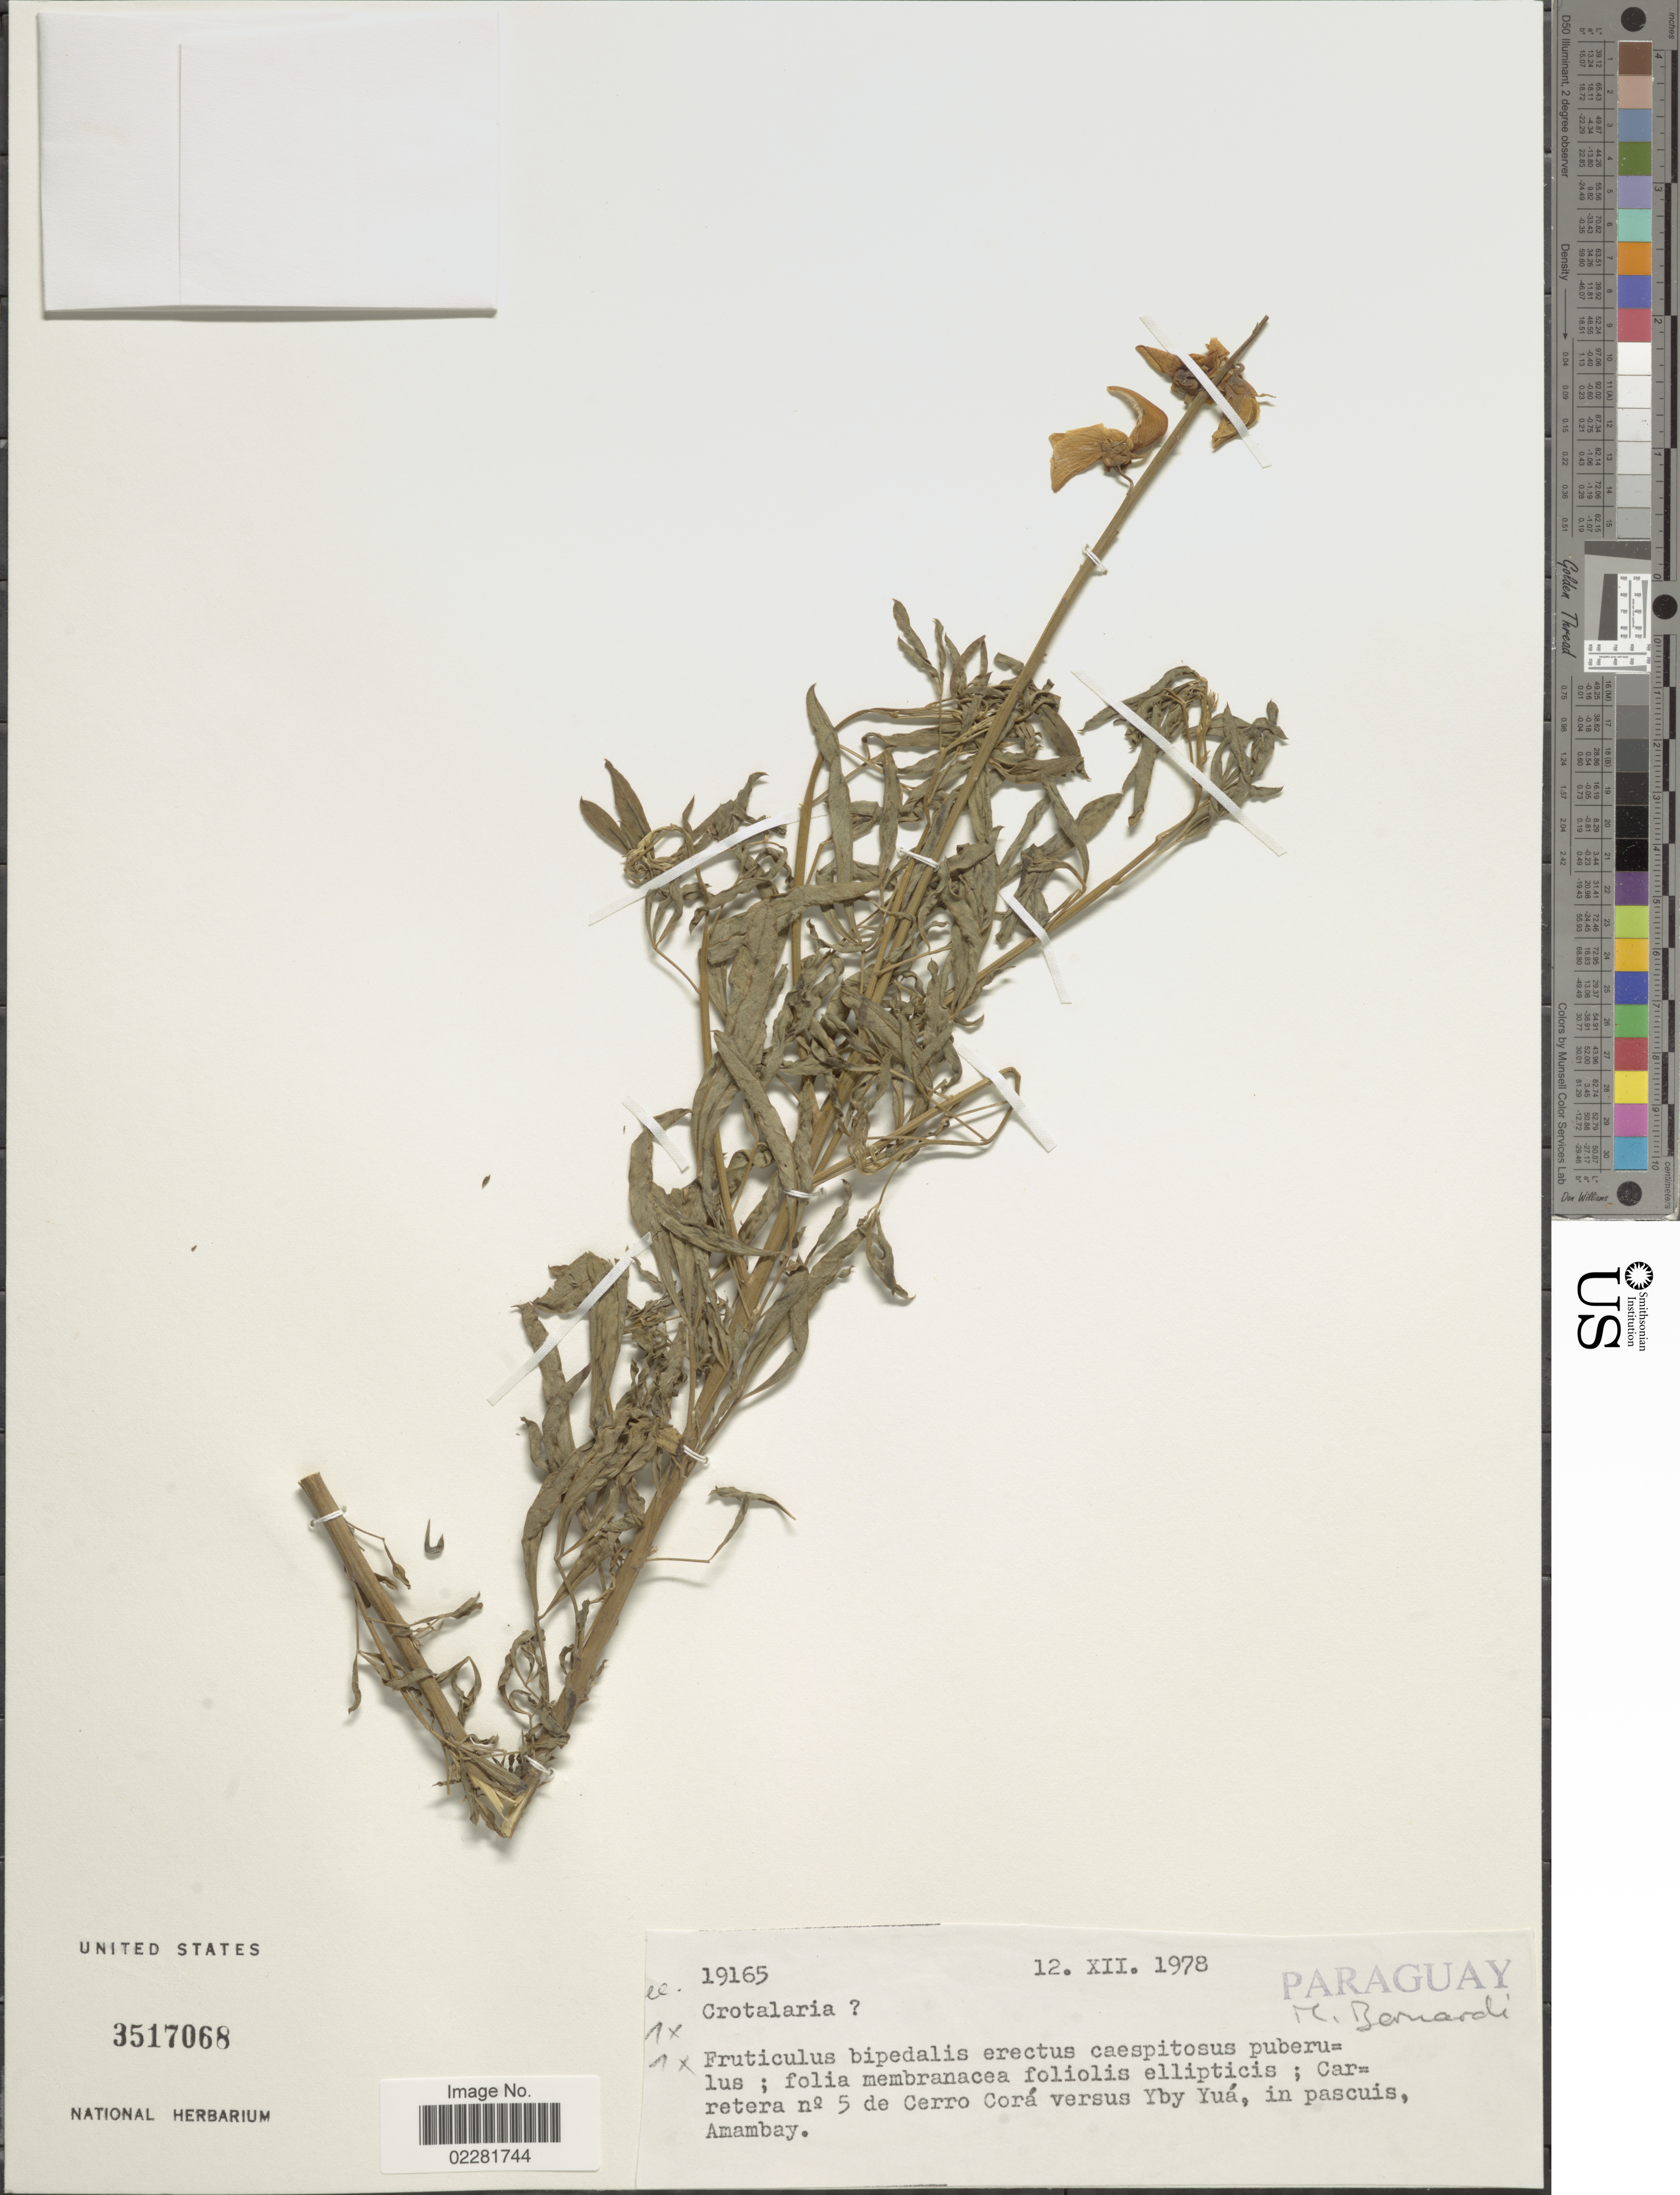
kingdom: Plantae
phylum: Tracheophyta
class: Magnoliopsida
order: Fabales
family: Fabaceae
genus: Crotalaria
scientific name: Crotalaria sp.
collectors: M. Bernardi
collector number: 19165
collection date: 1978-12-12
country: Paraguay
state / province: Amambay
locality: Carretera no 5 de Cerro Cora versus Yby Yua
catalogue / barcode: US 3517068